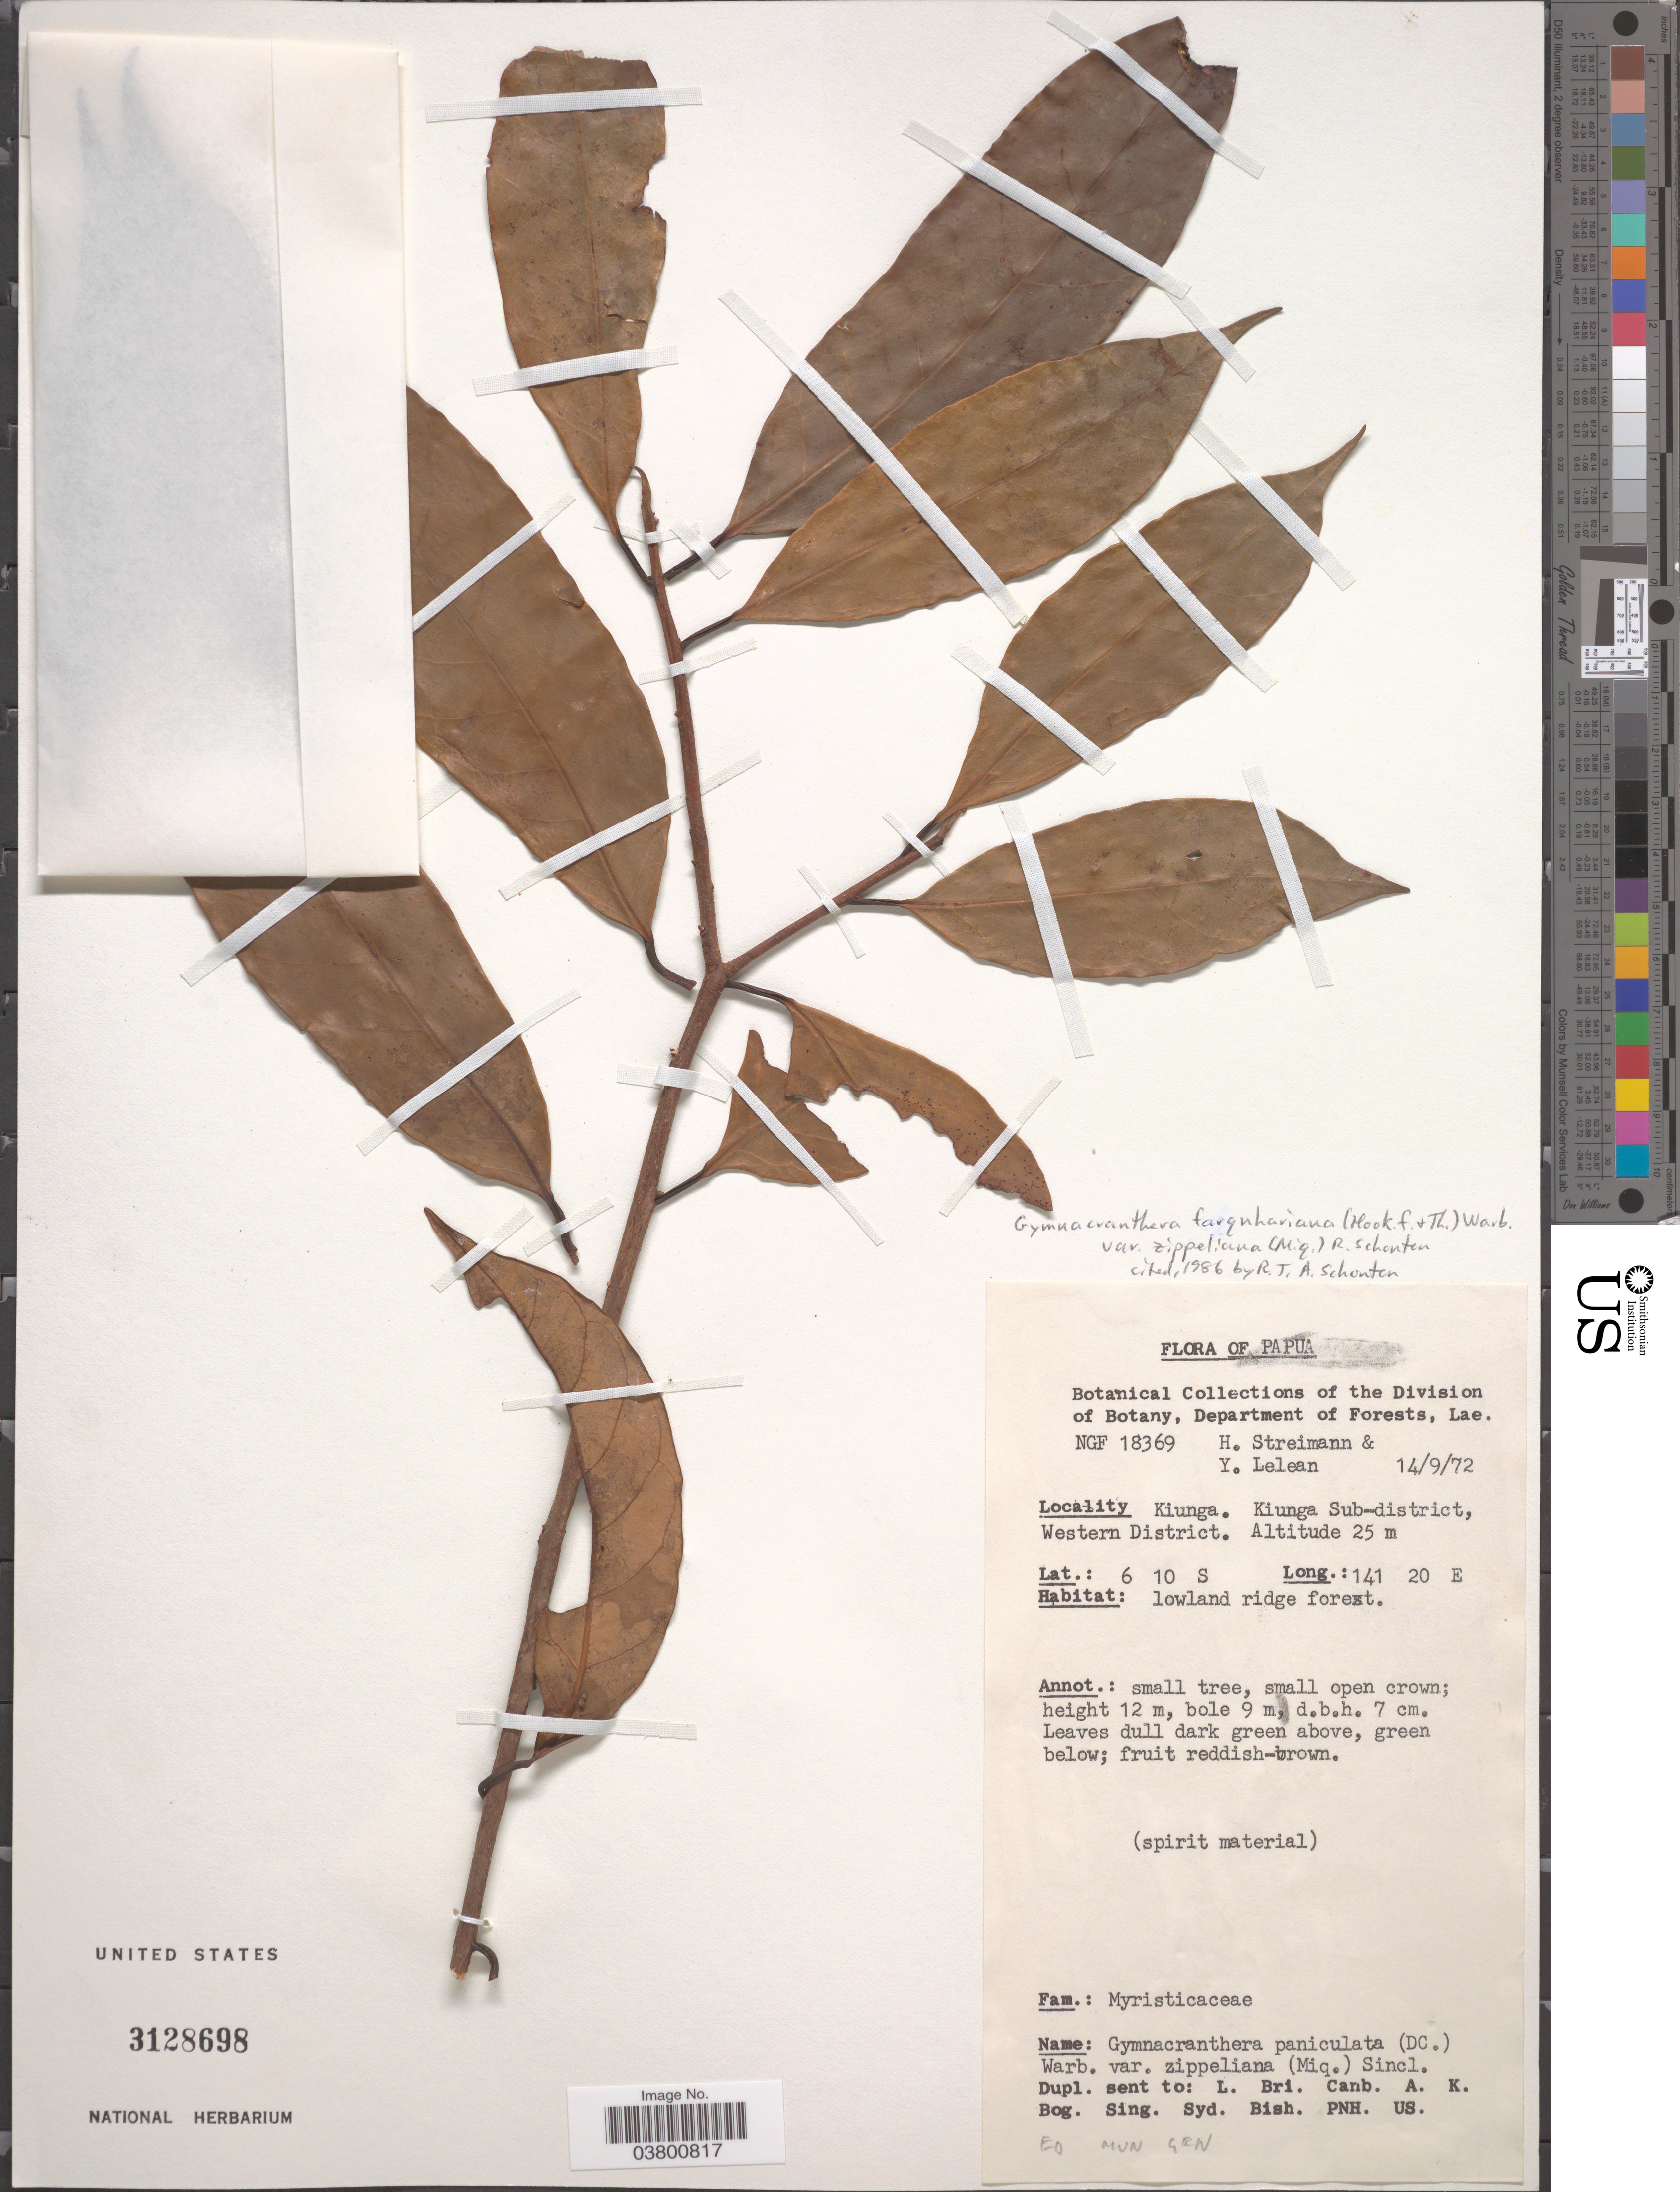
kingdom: Plantae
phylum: Tracheophyta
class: Magnoliopsida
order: Magnoliales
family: Myristicaceae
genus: Gymnacranthera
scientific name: Gymnacranthera farquhariana var. zippeliana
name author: (Miq.) R.T.A. Schouten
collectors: H. Streimann & Y. Lelean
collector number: NGF 18369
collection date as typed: Transcribed d/m/y: 14/9/72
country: Papua New Guinea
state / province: Manus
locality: Papua. Kiunga. Kiunga Sub-district, Western District.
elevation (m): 25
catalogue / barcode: US 3128698